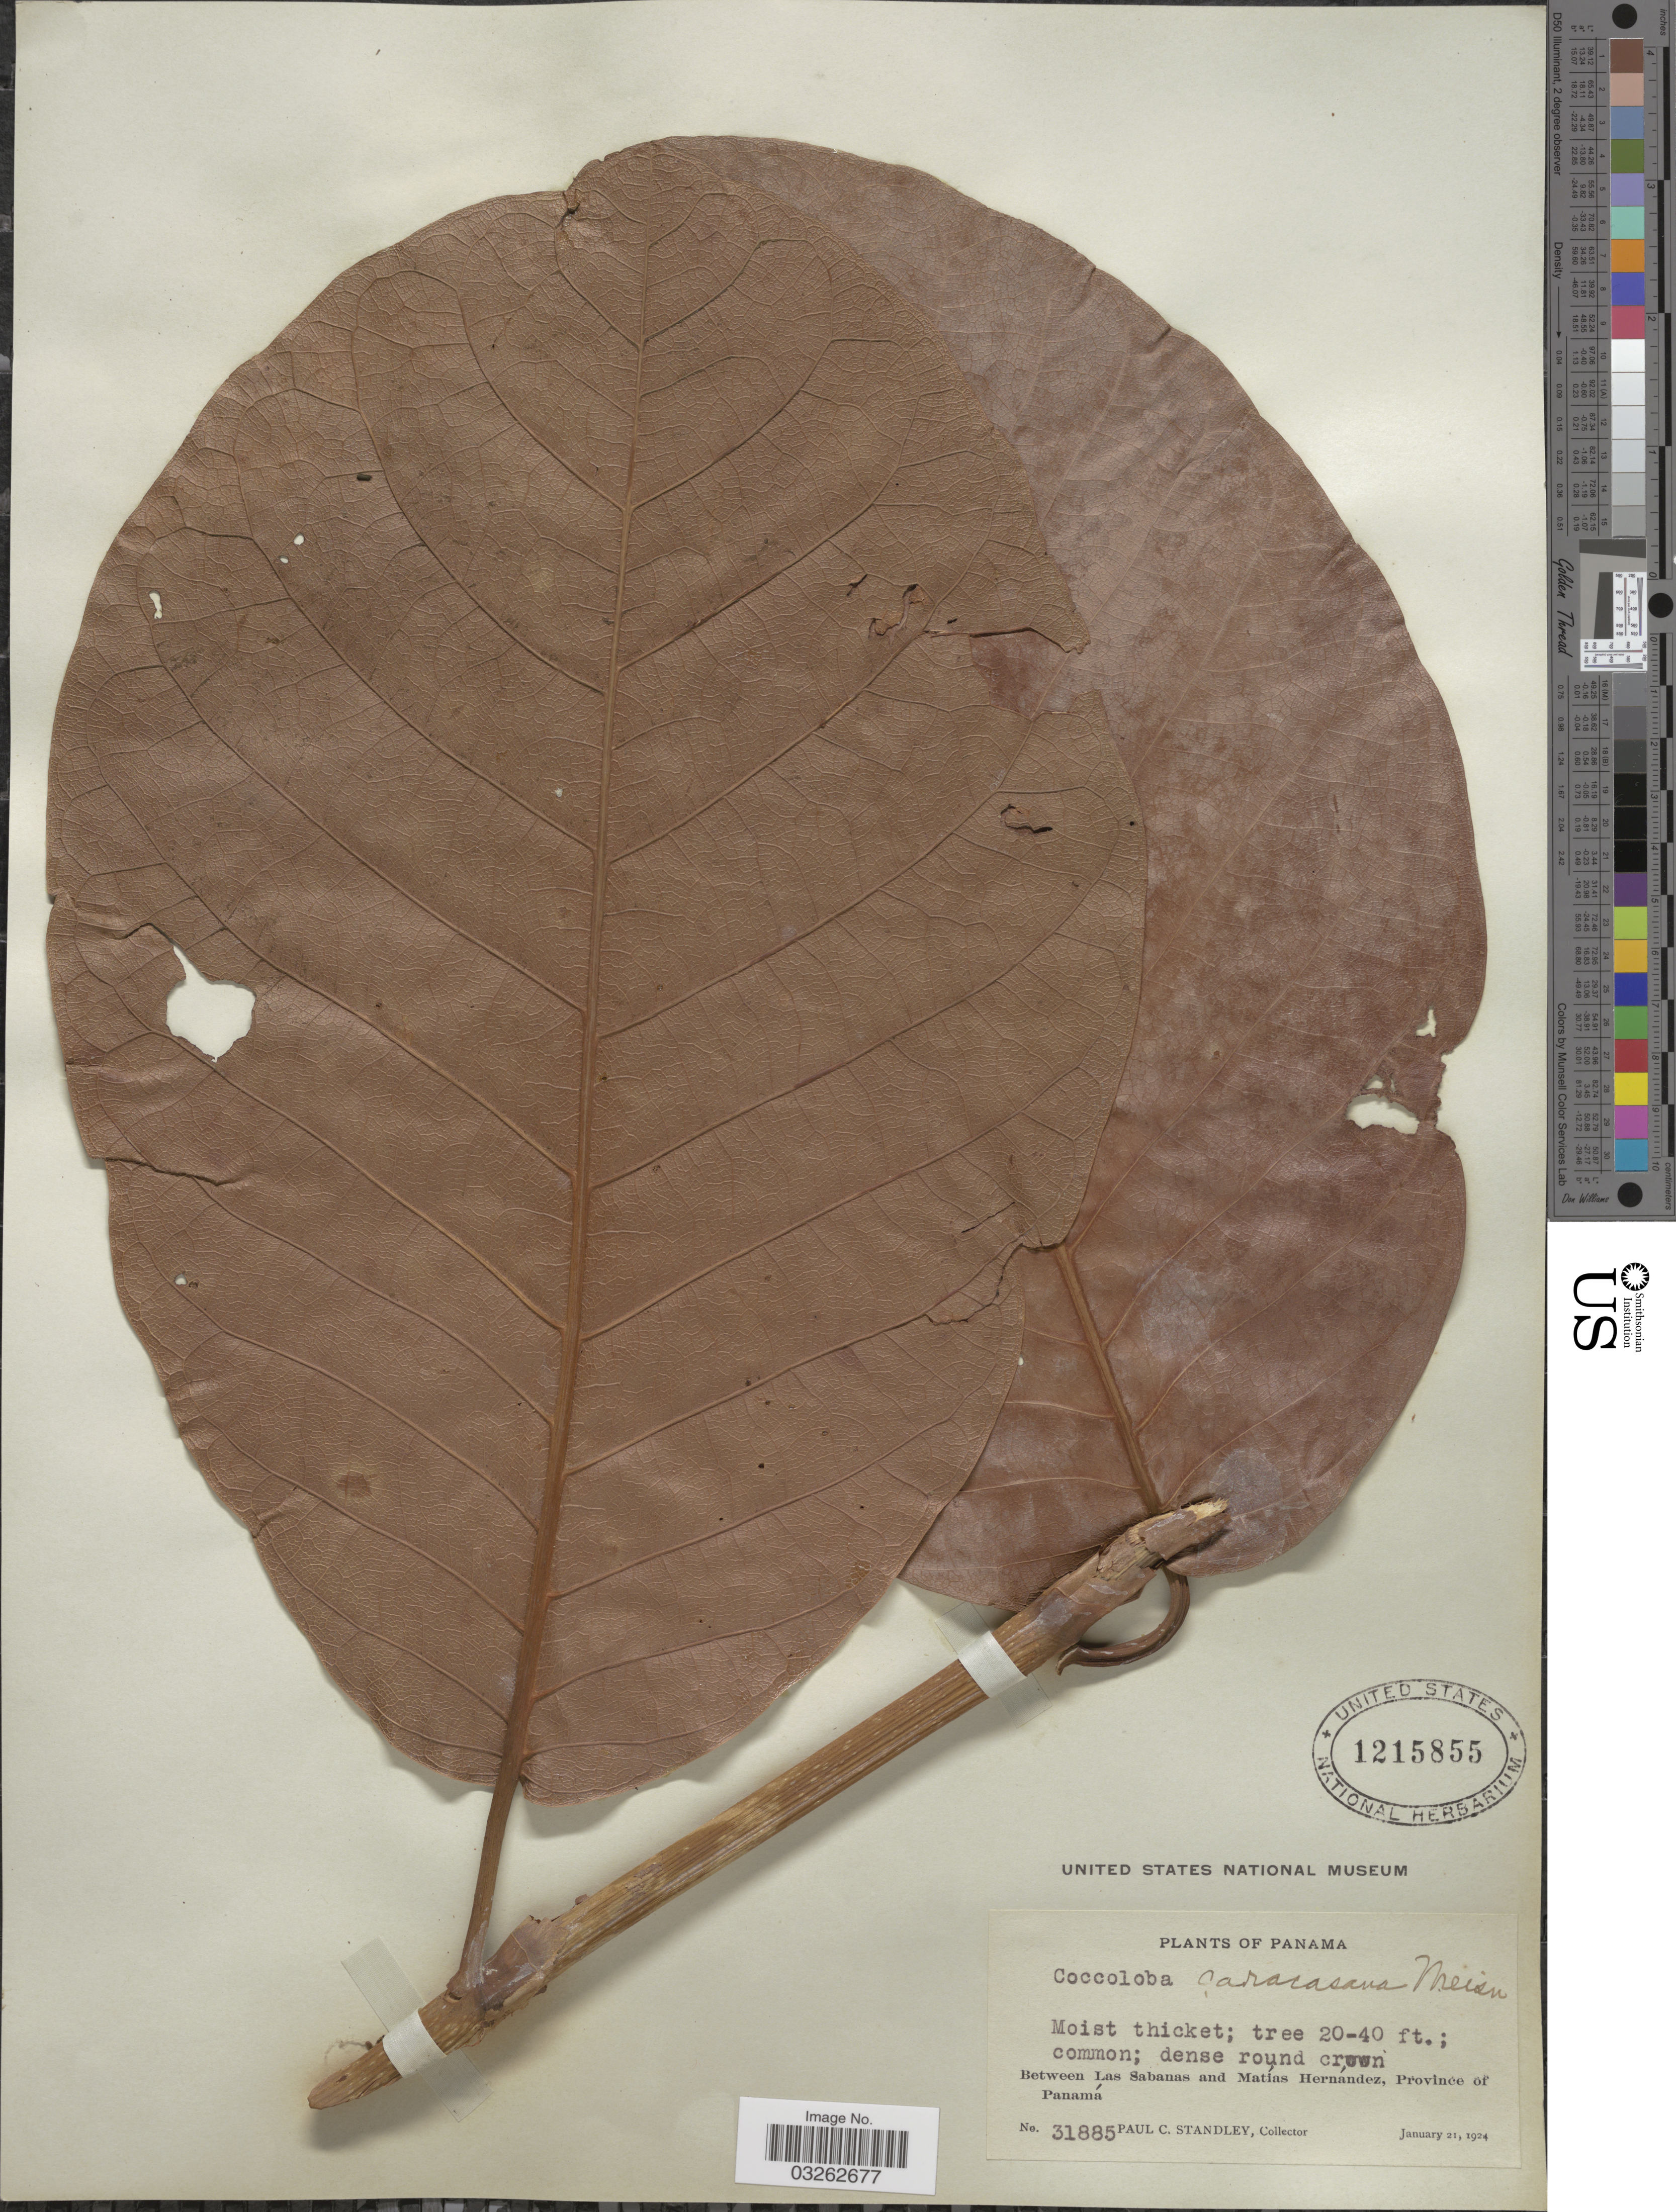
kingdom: Plantae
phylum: Tracheophyta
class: Magnoliopsida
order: Caryophyllales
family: Polygonaceae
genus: Coccoloba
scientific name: Coccoloba caracasana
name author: Meisn.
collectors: P. C. Standley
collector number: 31885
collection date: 1924-01-21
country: Panama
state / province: Panamá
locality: Between Las Sabanas and Matías Hernández.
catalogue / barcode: US 1215855